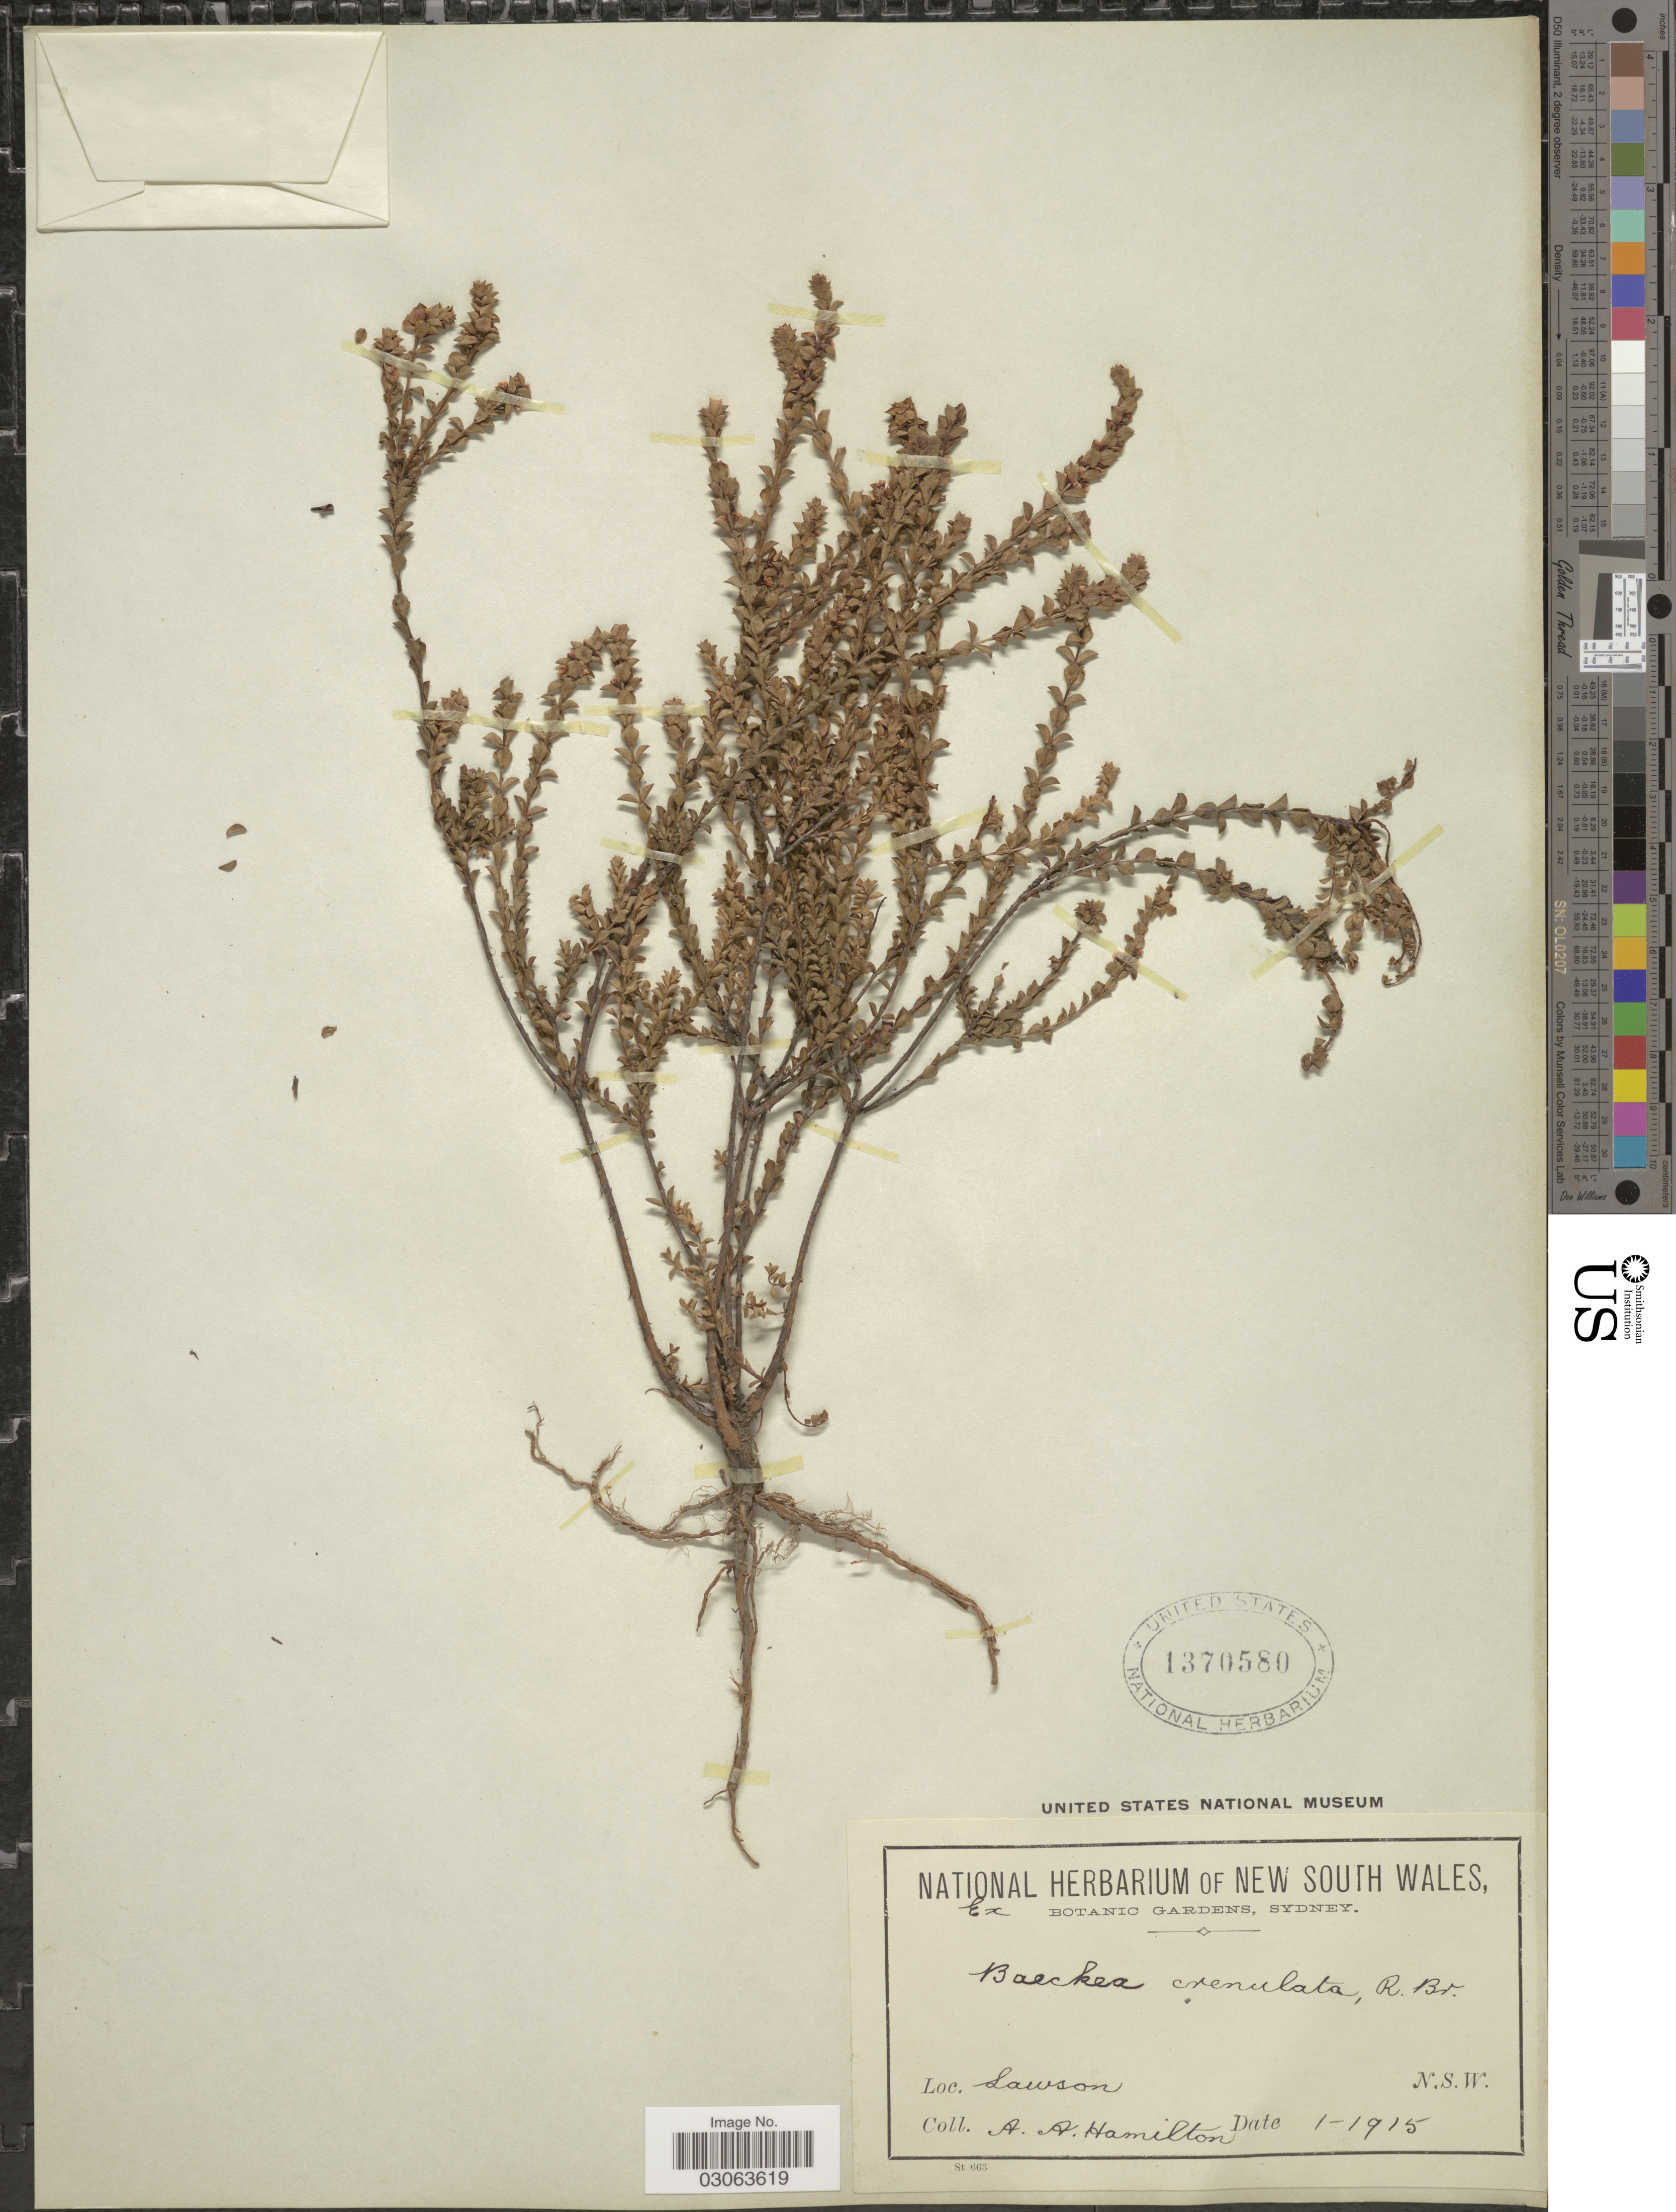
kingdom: Plantae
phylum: Tracheophyta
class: Magnoliopsida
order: Myrtales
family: Myrtaceae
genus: Baeckea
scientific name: Baeckea imbricata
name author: (Gaertn.) Druce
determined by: Strong, Mark T., (BOT), Smithsonian Institution - National Museum of Natural History (UNITED STATES)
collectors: A. A. Hamilton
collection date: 1915-01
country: Australia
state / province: New South Wales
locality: Lawson.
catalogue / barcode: US 1370580